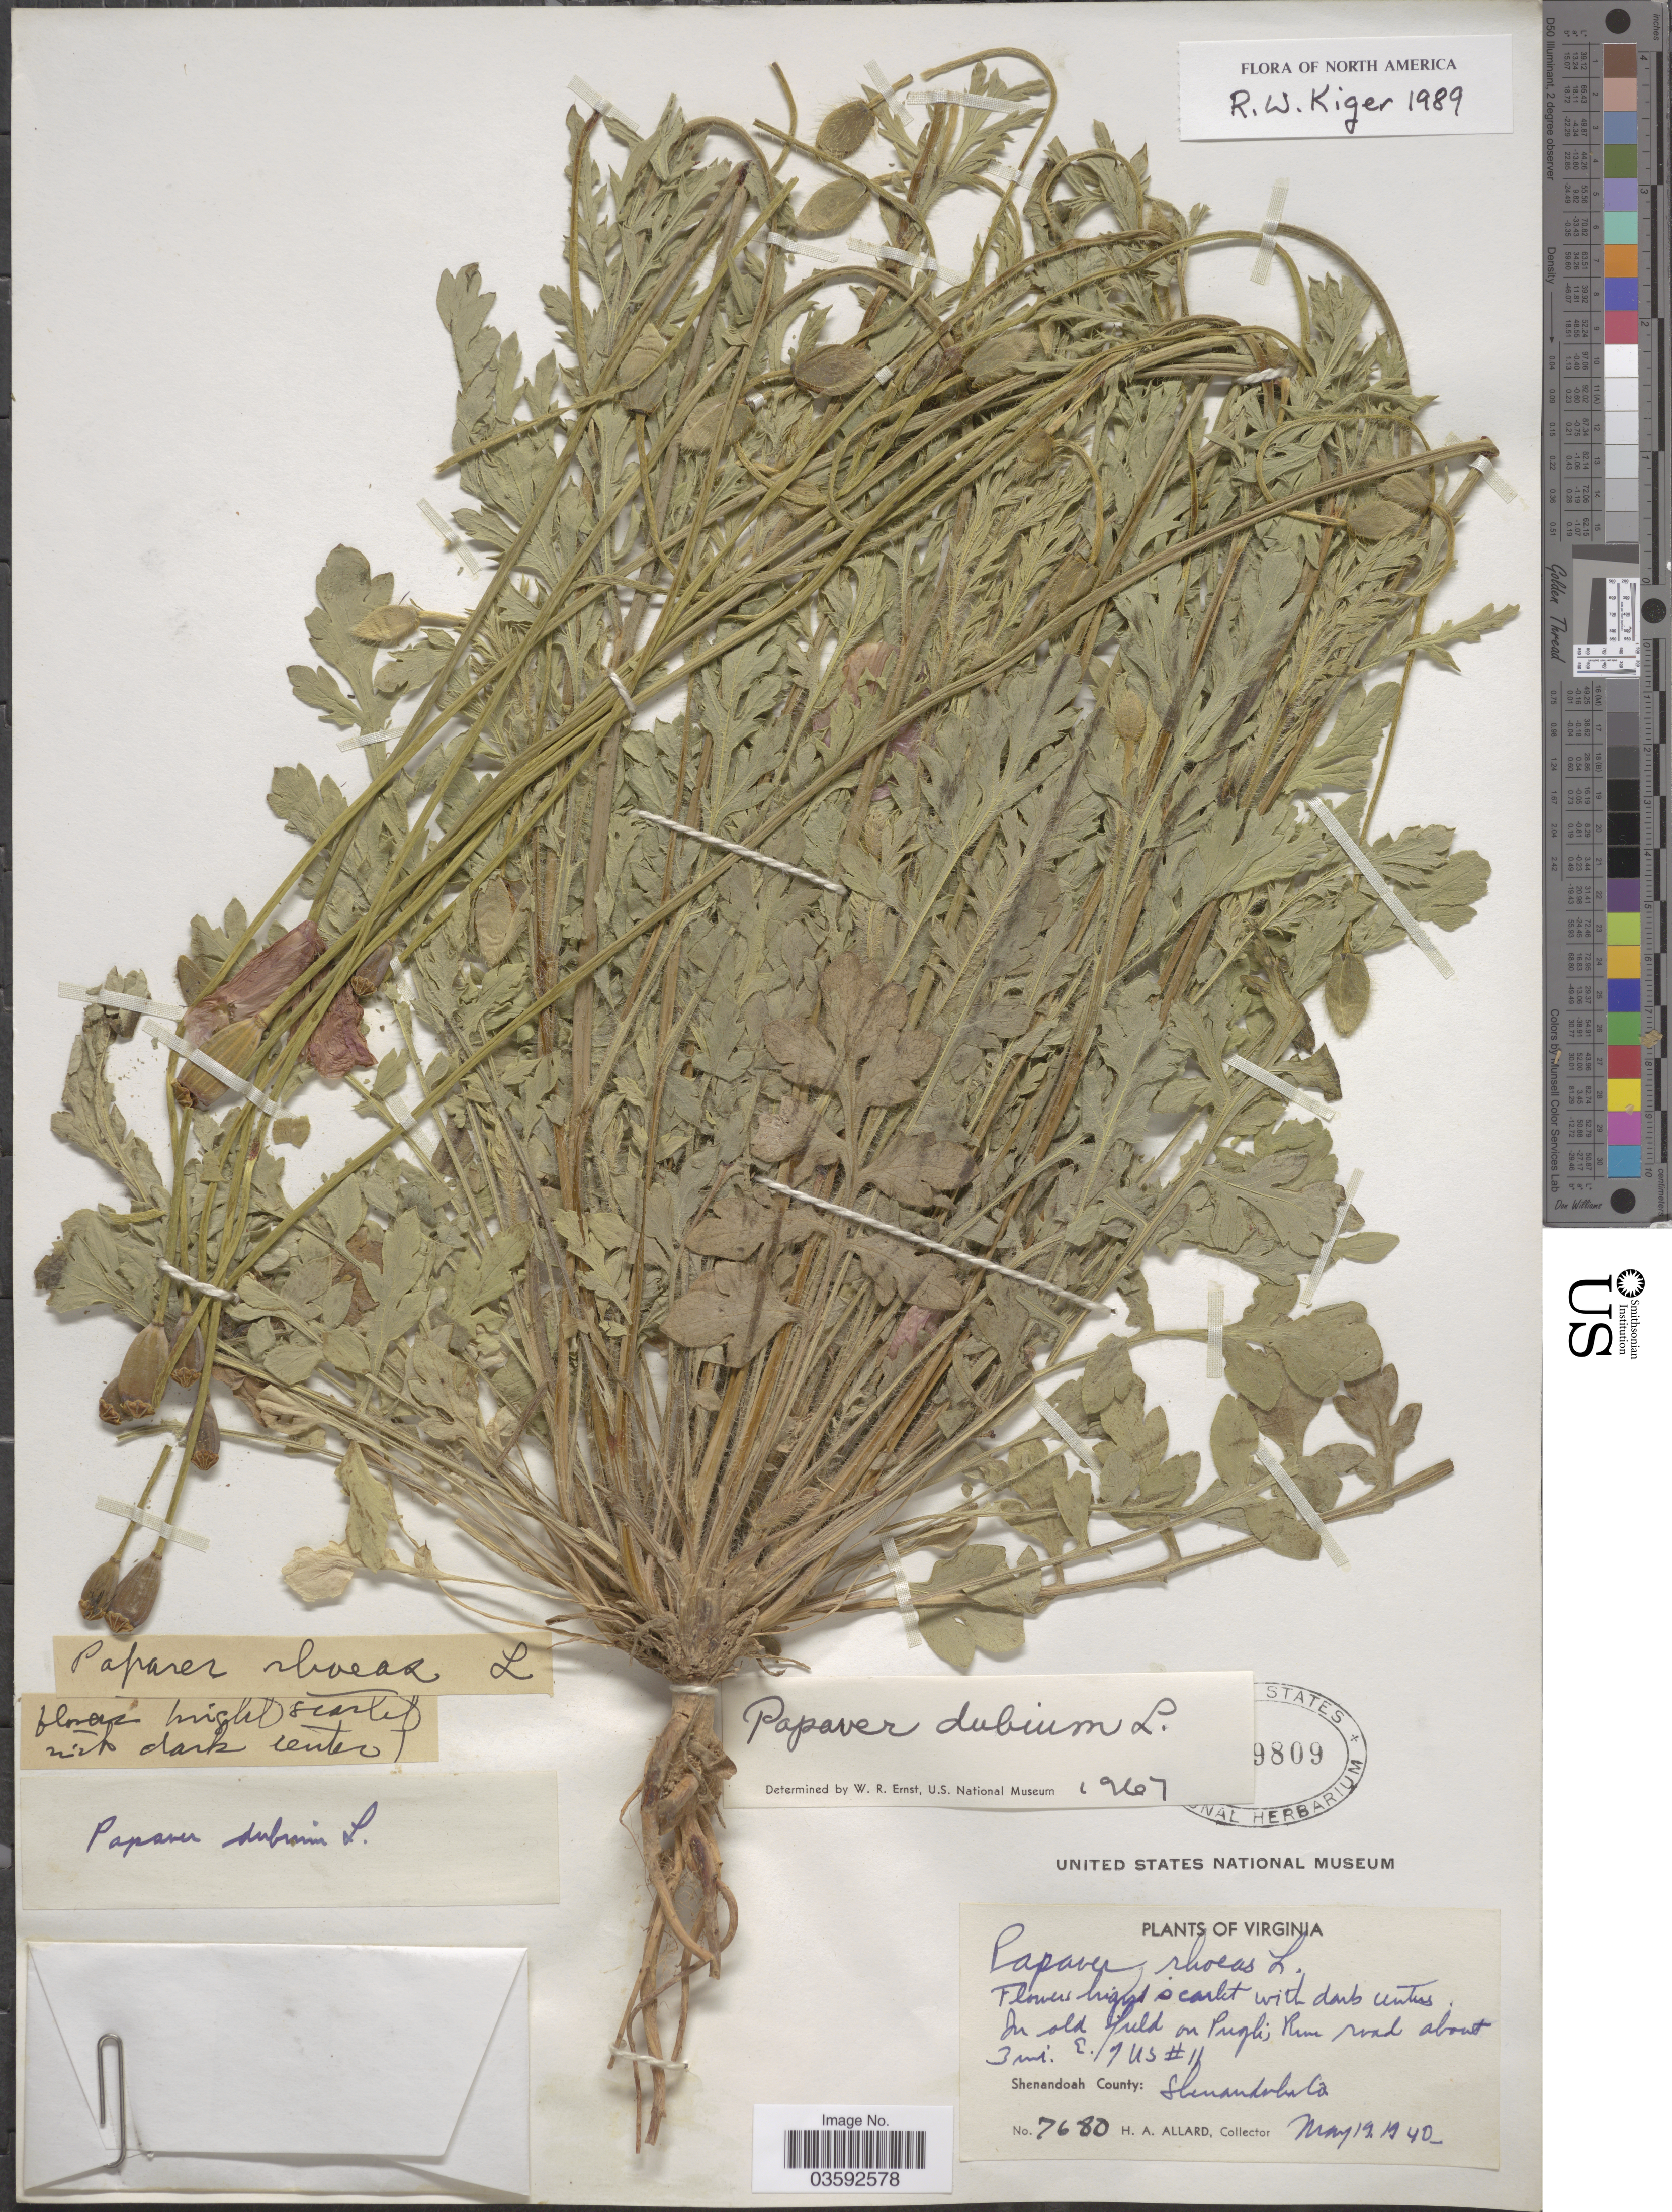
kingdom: Plantae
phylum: Tracheophyta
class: Magnoliopsida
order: Ranunculales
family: Papaveraceae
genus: Papaver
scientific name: Papaver dubium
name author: L.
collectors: H. A. Allard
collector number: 7680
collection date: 1940-05-19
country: United States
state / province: Virginia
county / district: Shenandoah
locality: In old field on Pughs Run road about 3 mi. E. of US #11, Shenandoah County.